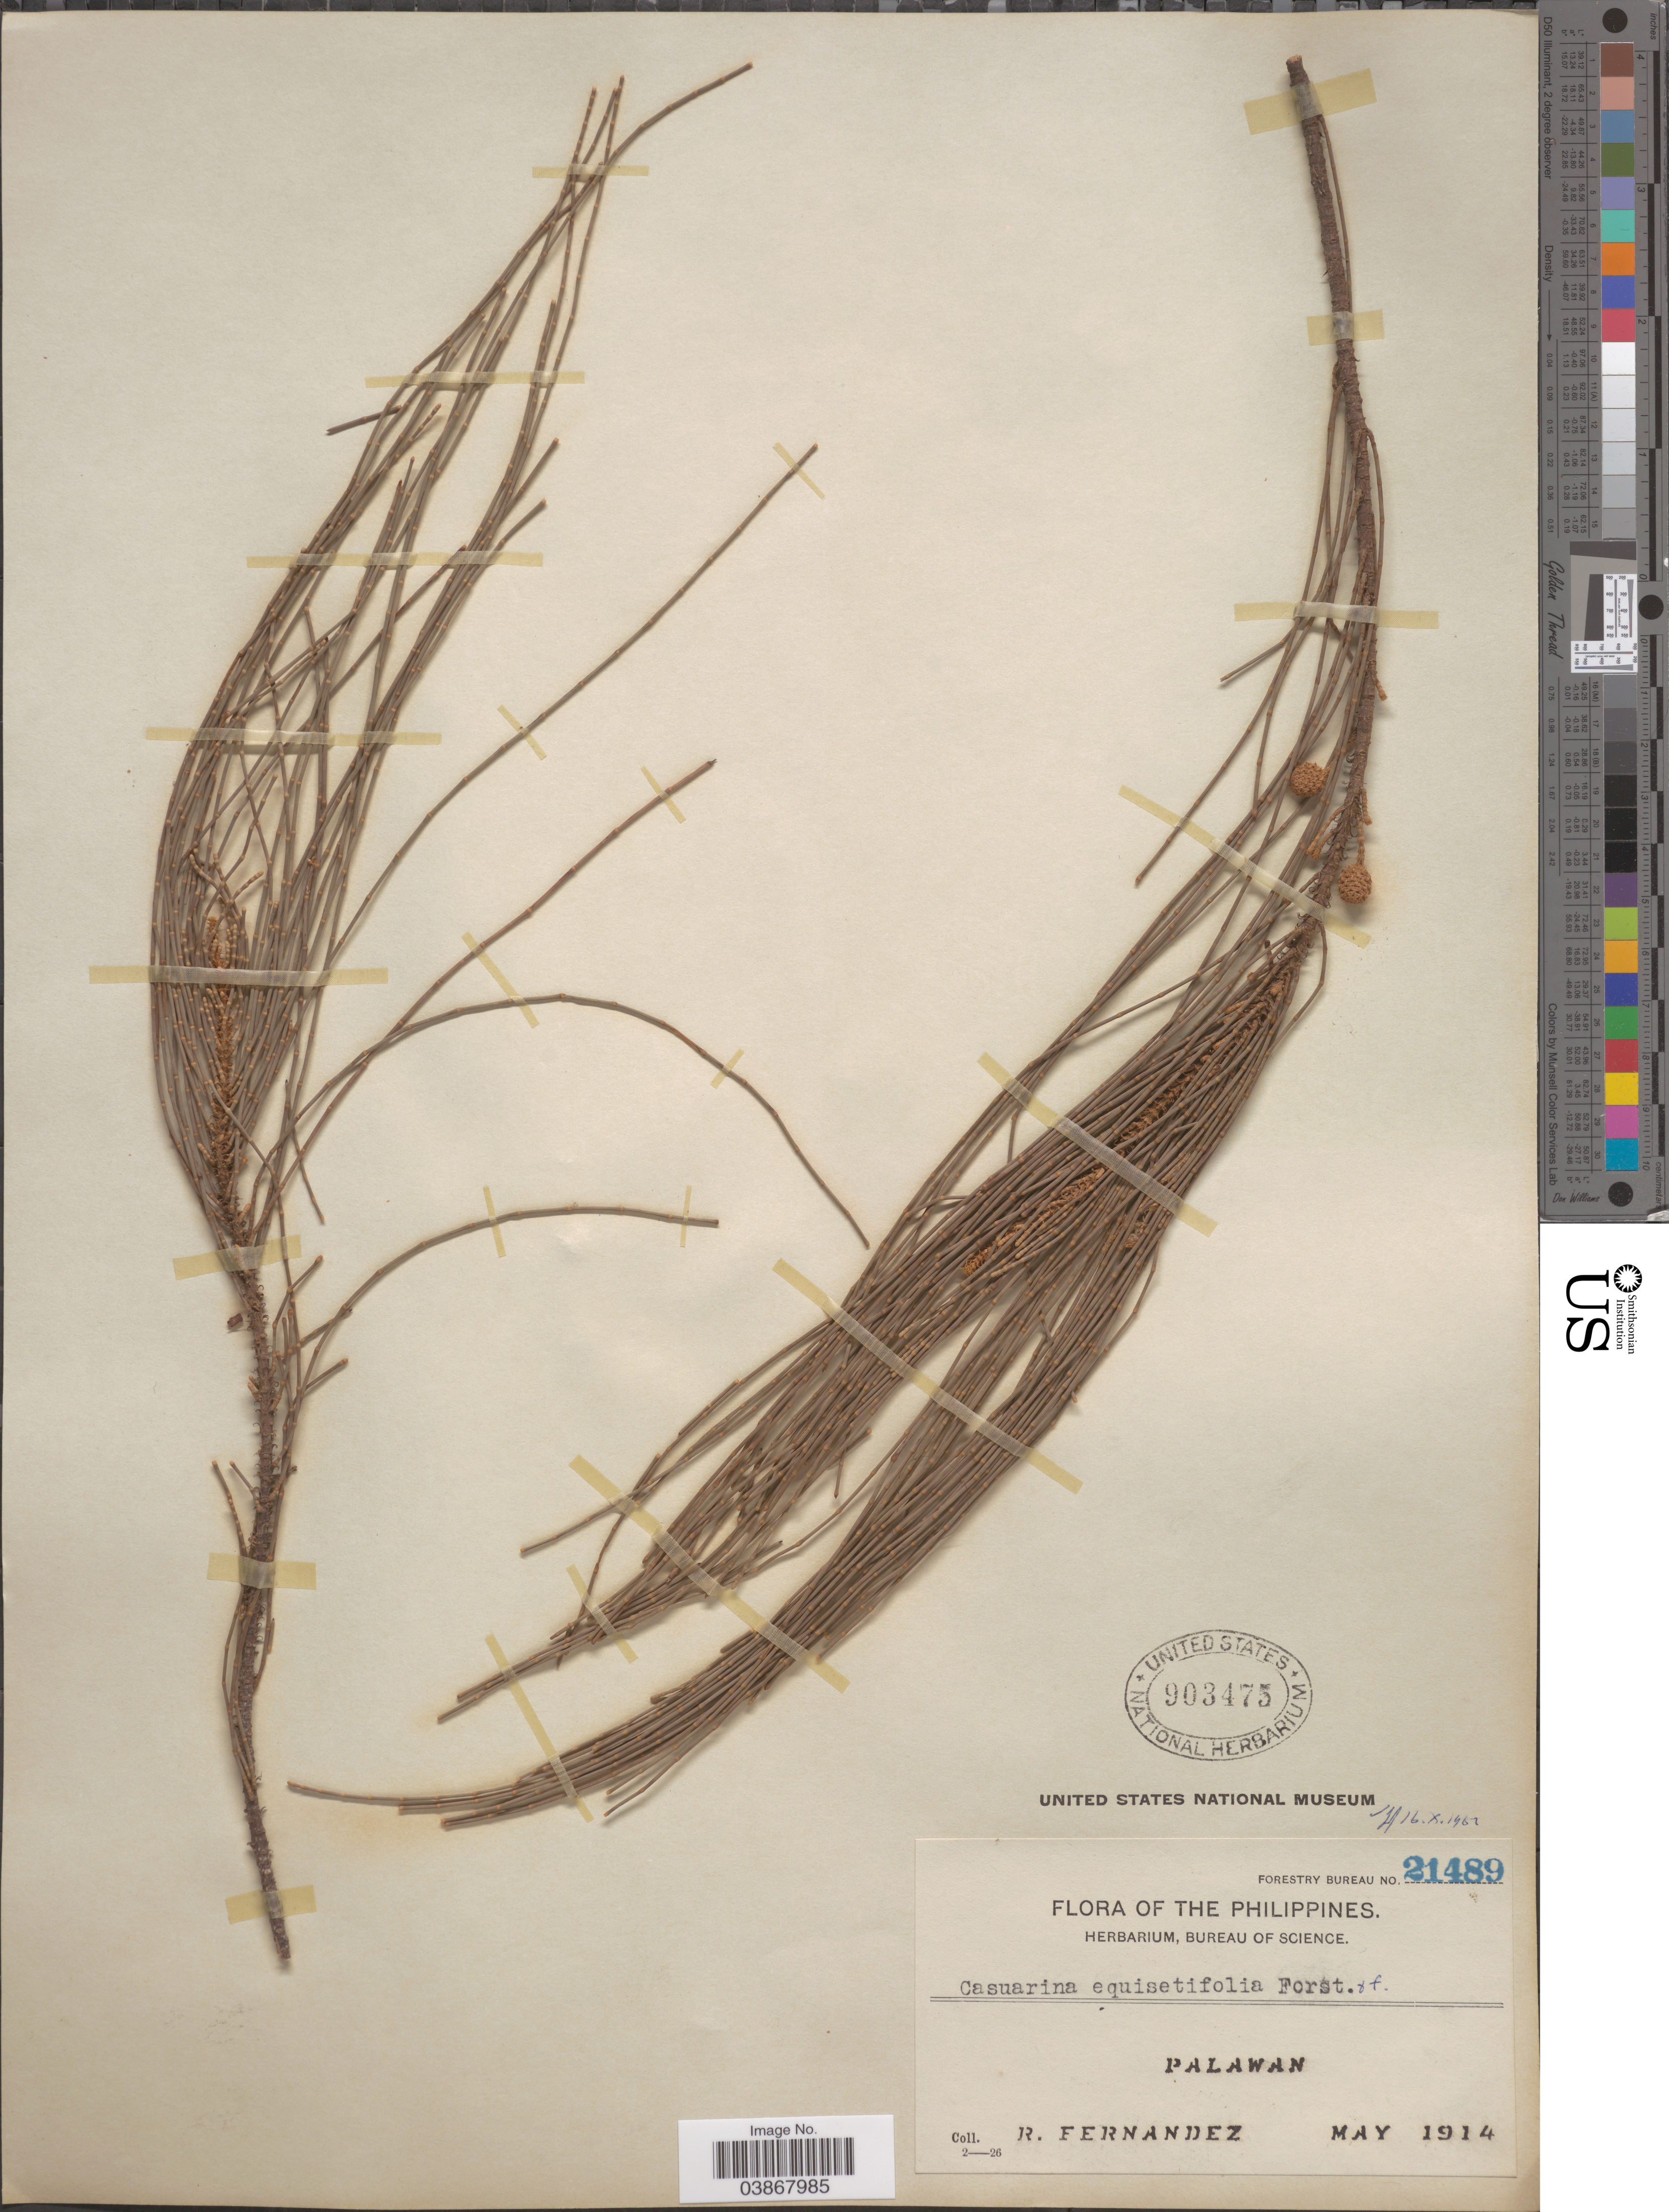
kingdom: Plantae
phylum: Tracheophyta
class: Magnoliopsida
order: Fagales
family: Casuarinaceae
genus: Casuarina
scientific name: Casuarina equisetifolia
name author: L.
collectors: R. Fernandez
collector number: Forestry Bureau 21489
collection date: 1914-05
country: Philippines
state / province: Mimaropa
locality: Palawan.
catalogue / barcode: US 903475